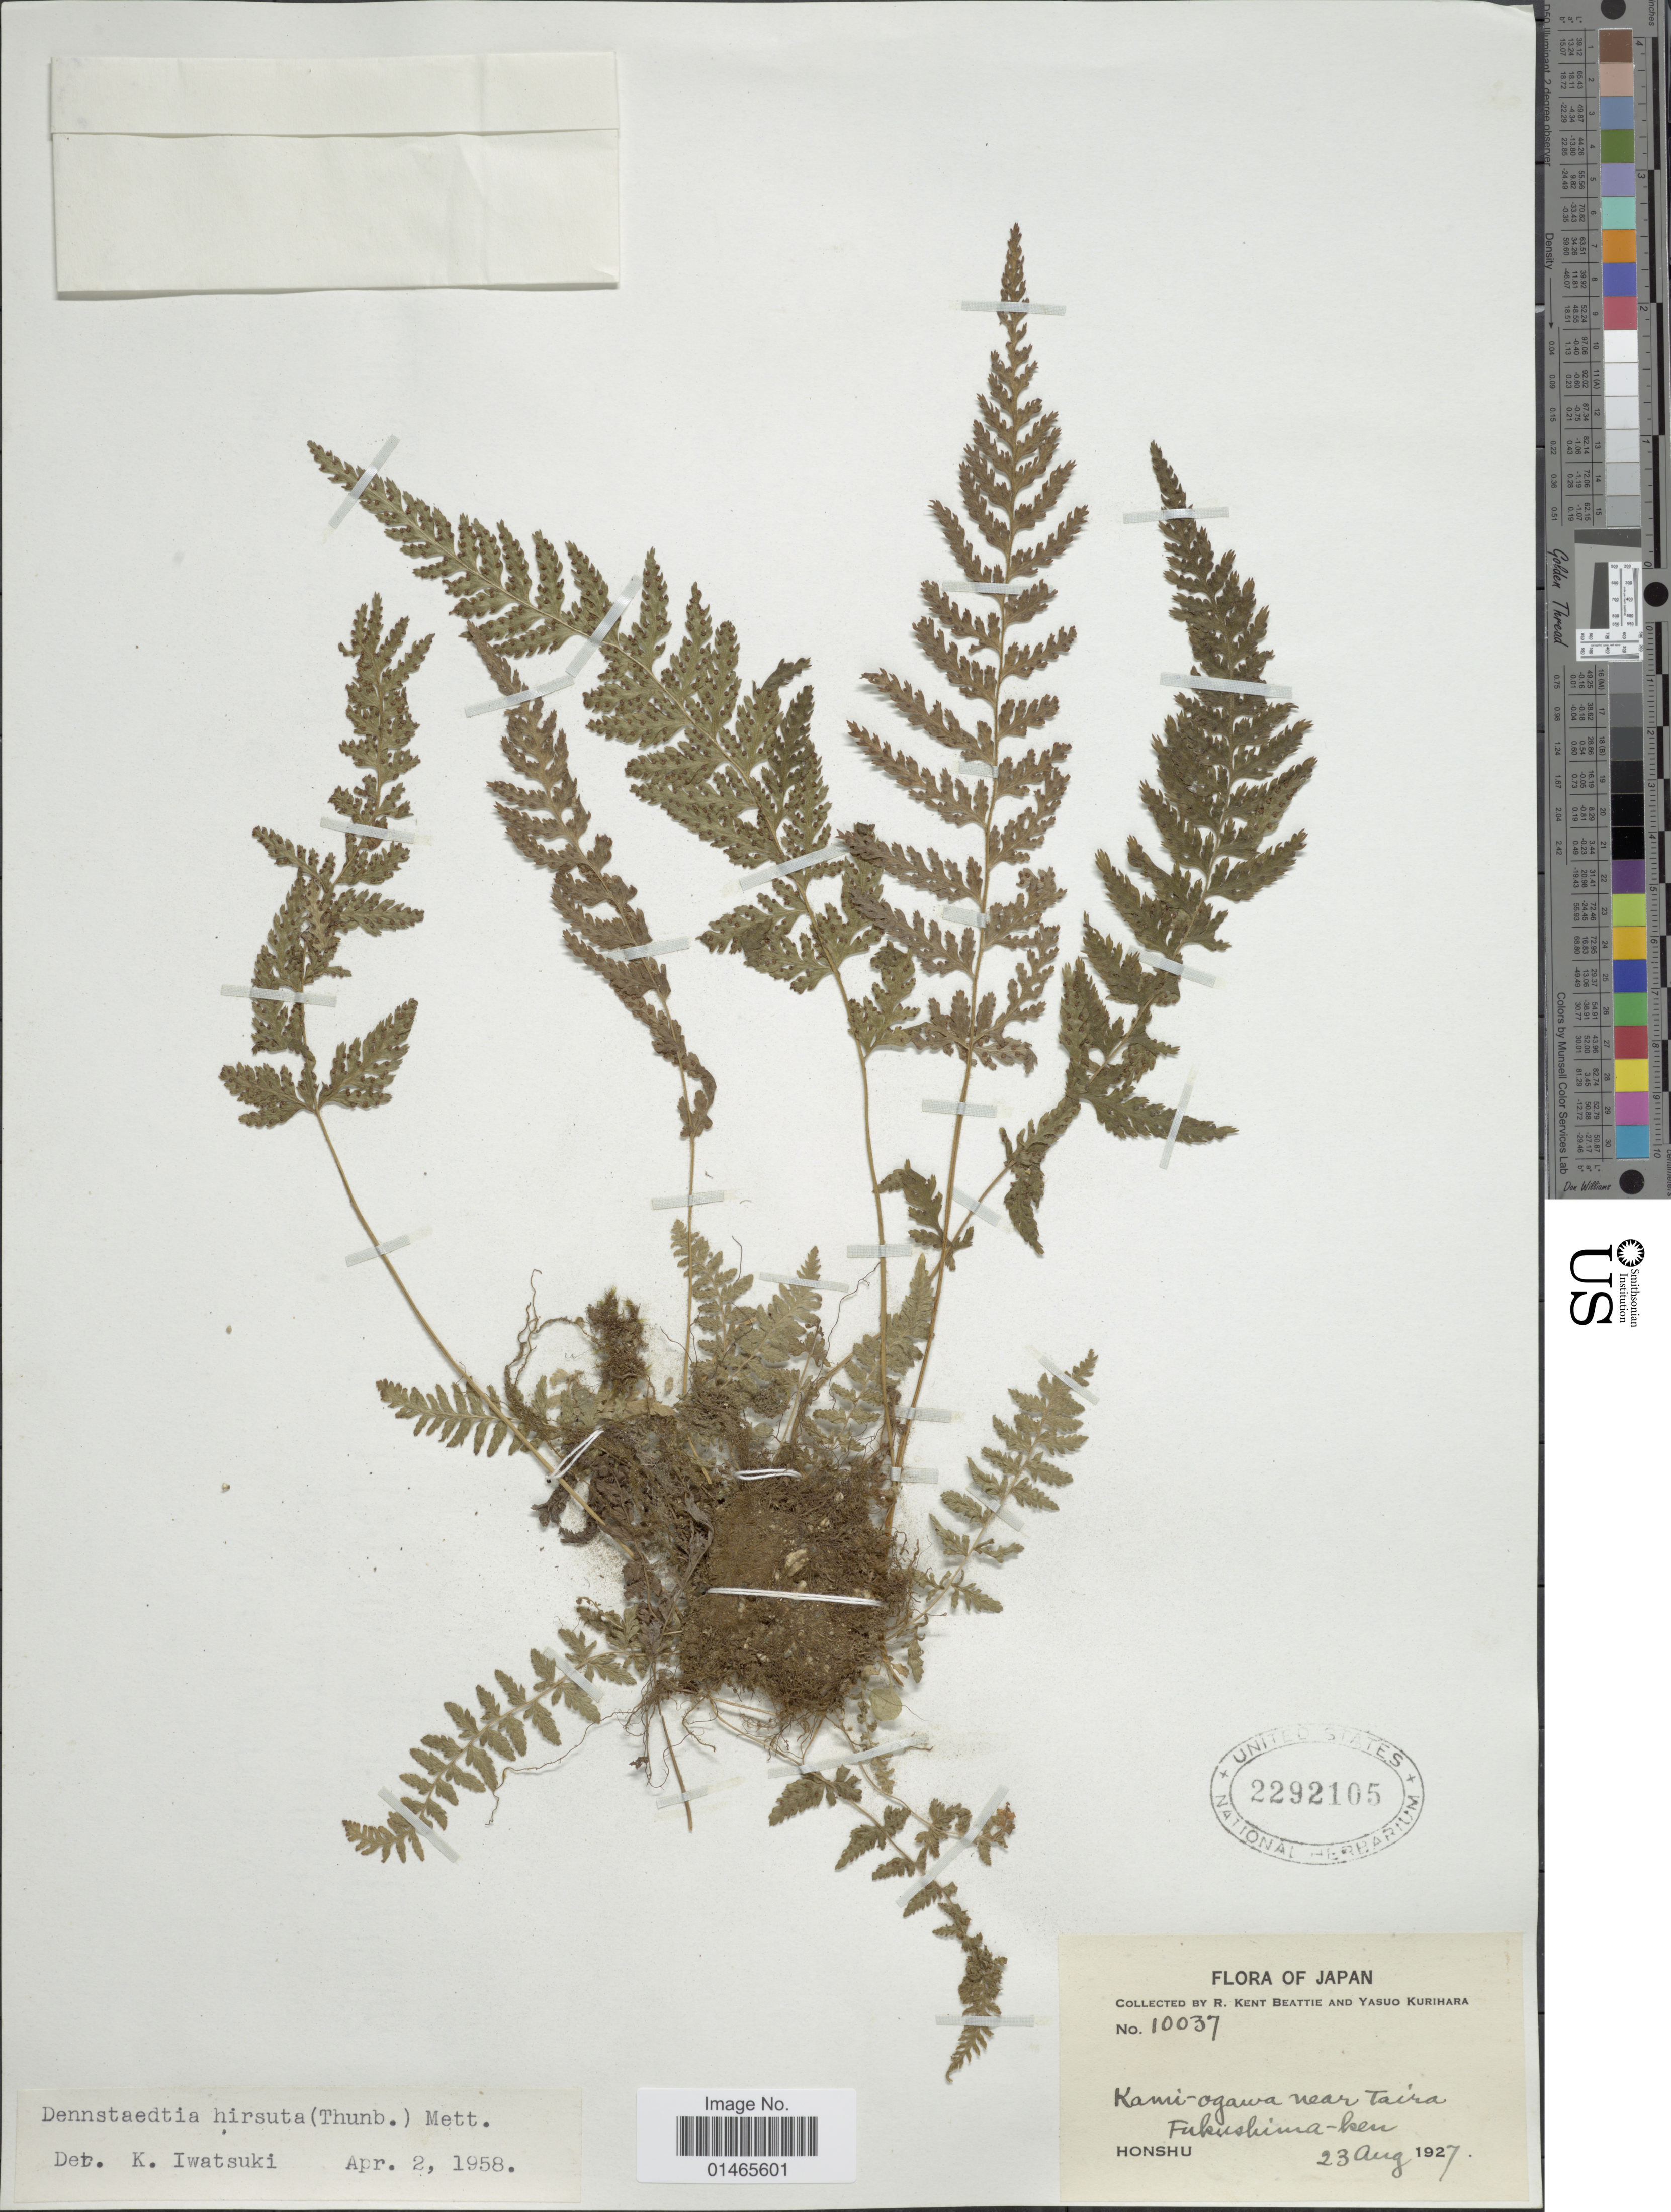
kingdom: Plantae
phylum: Tracheophyta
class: Polypodiopsida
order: Polypodiales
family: Dennstaedtiaceae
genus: Microlepia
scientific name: Microlepia pilosella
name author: (Hook.) T. Moore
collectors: R. K. Beattie & Y. Kurihara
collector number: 10037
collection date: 1927-08-23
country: Japan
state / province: Hukusima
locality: Kami-ogowa near Taira, Fukushima-ken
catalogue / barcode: US 2292105